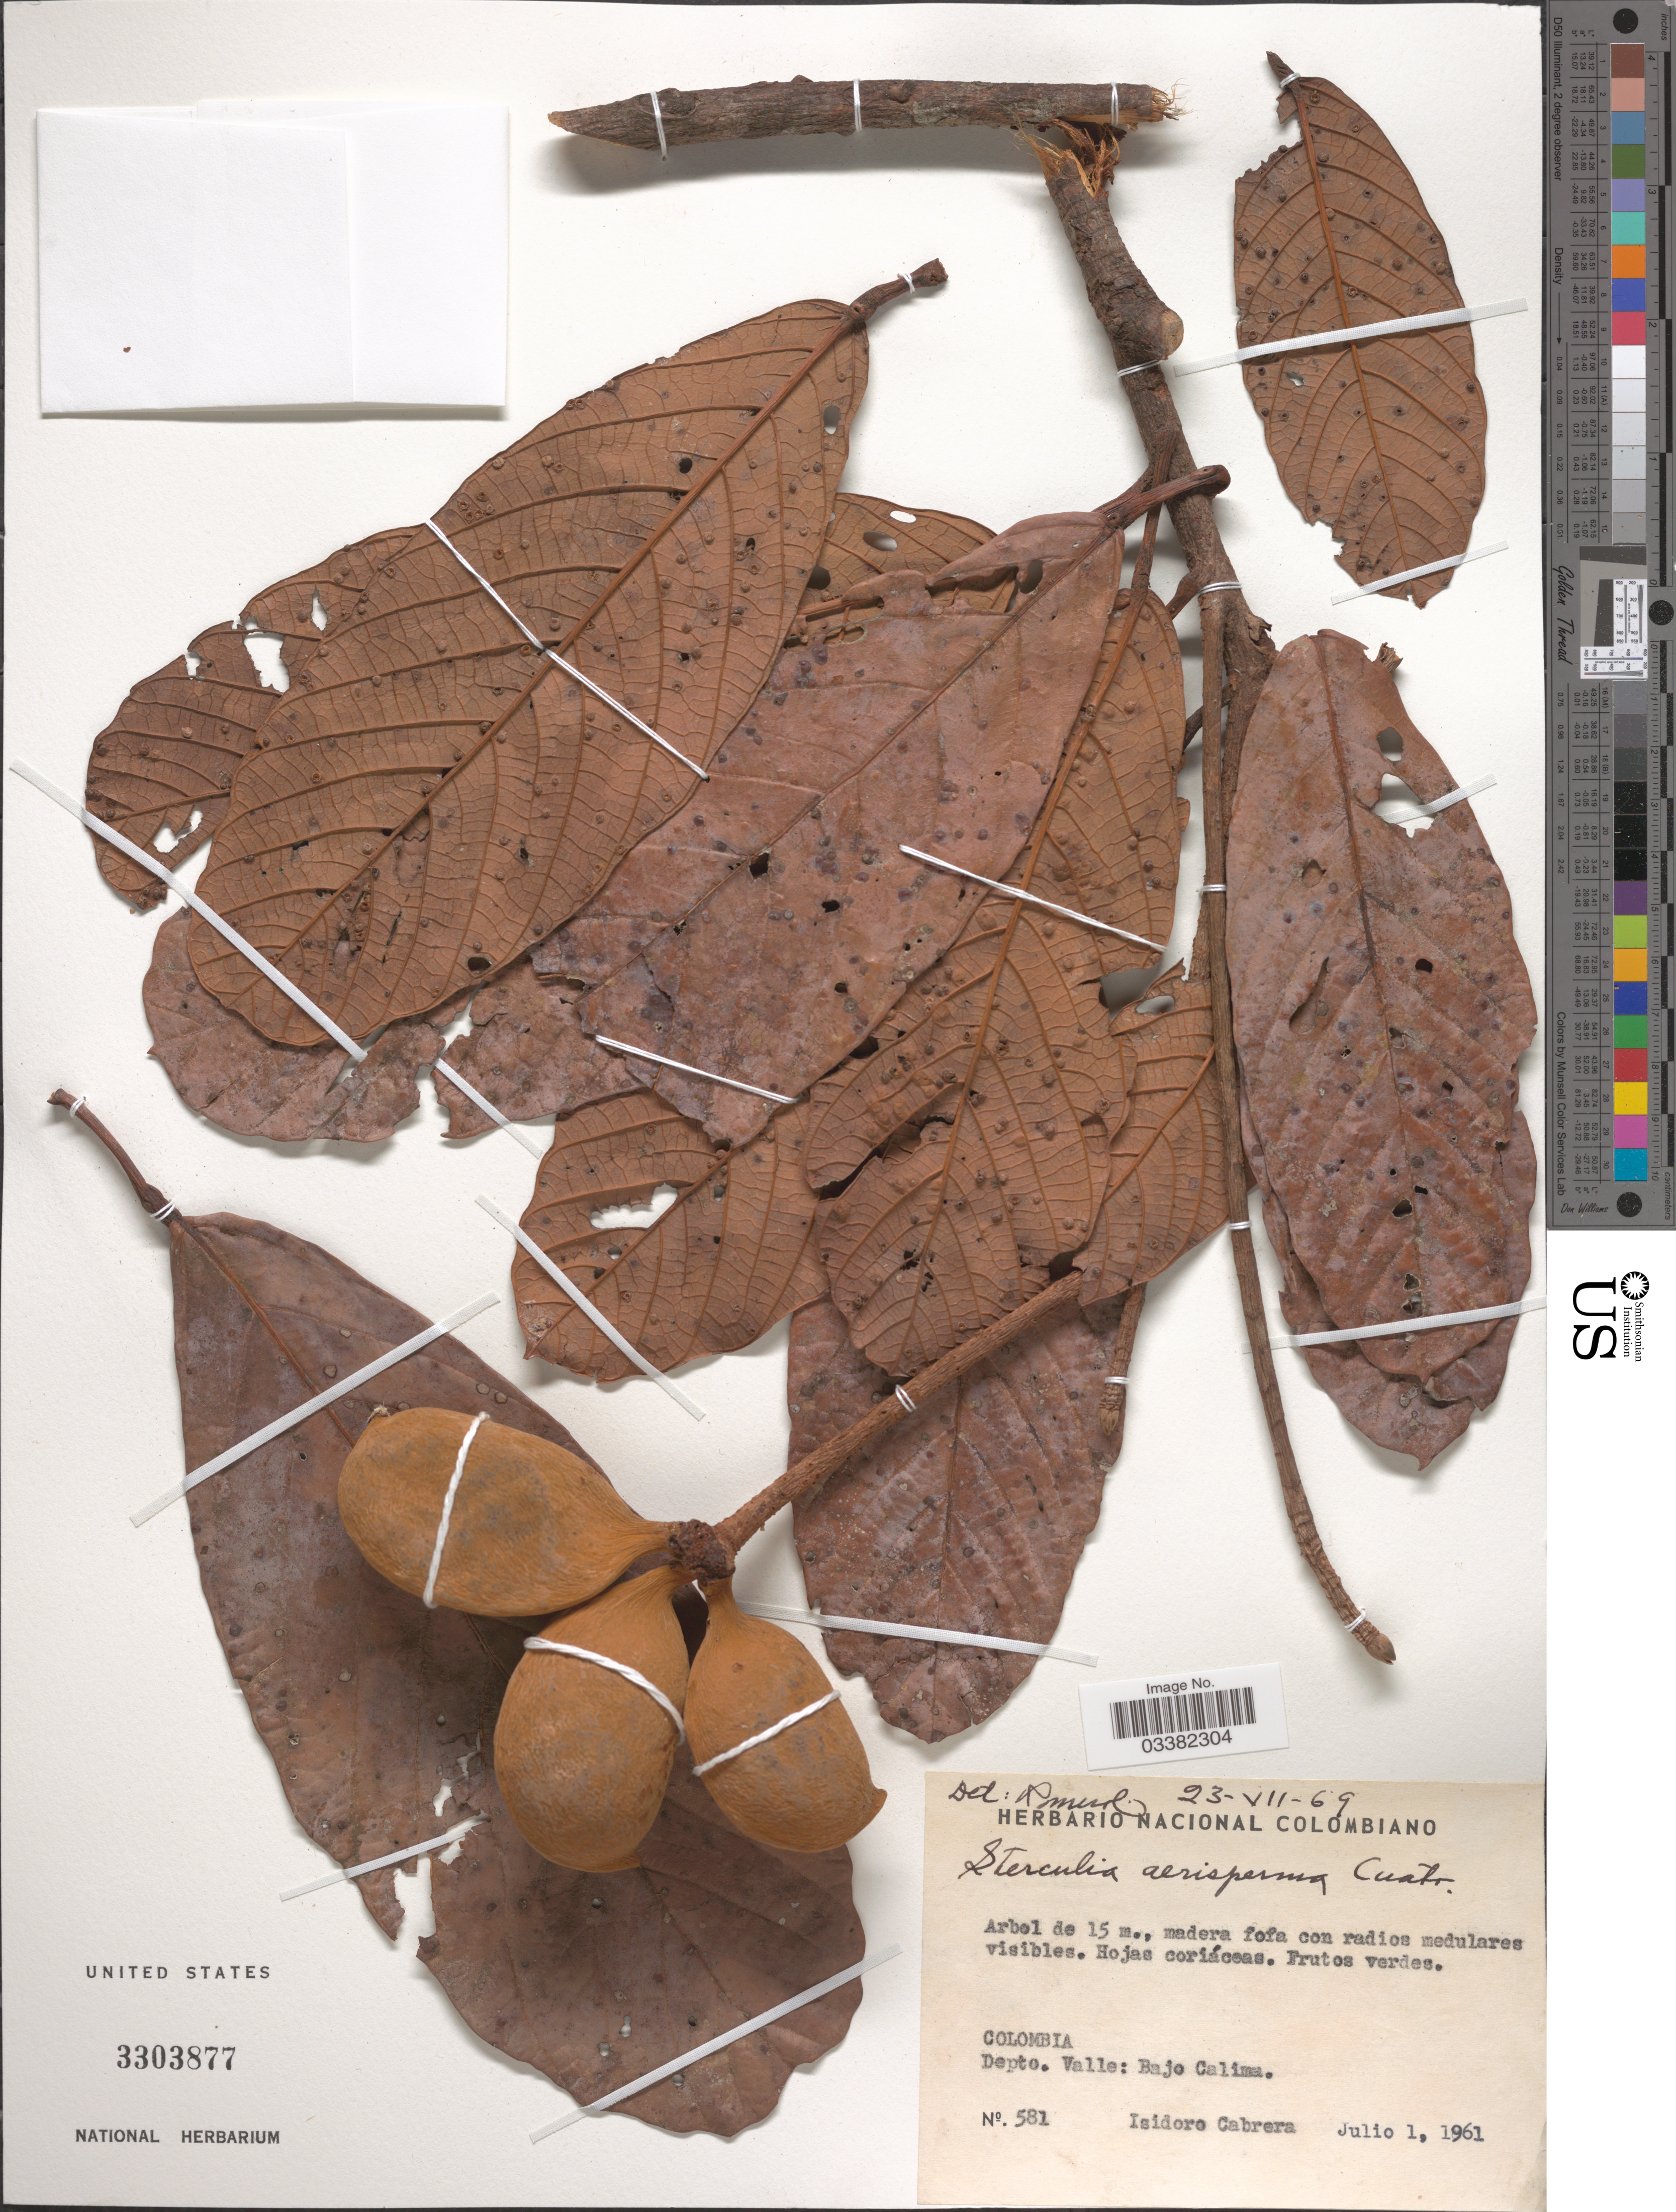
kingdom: Plantae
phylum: Tracheophyta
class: Magnoliopsida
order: Malvales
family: Malvaceae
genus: Sterculia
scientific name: Sterculia aerisperma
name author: Cuatrec.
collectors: I. Cabrera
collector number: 581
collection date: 1961-07-01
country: Colombia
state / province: Valle del Cauca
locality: Depto. Valle: Bajo Calima.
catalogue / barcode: US 3303877